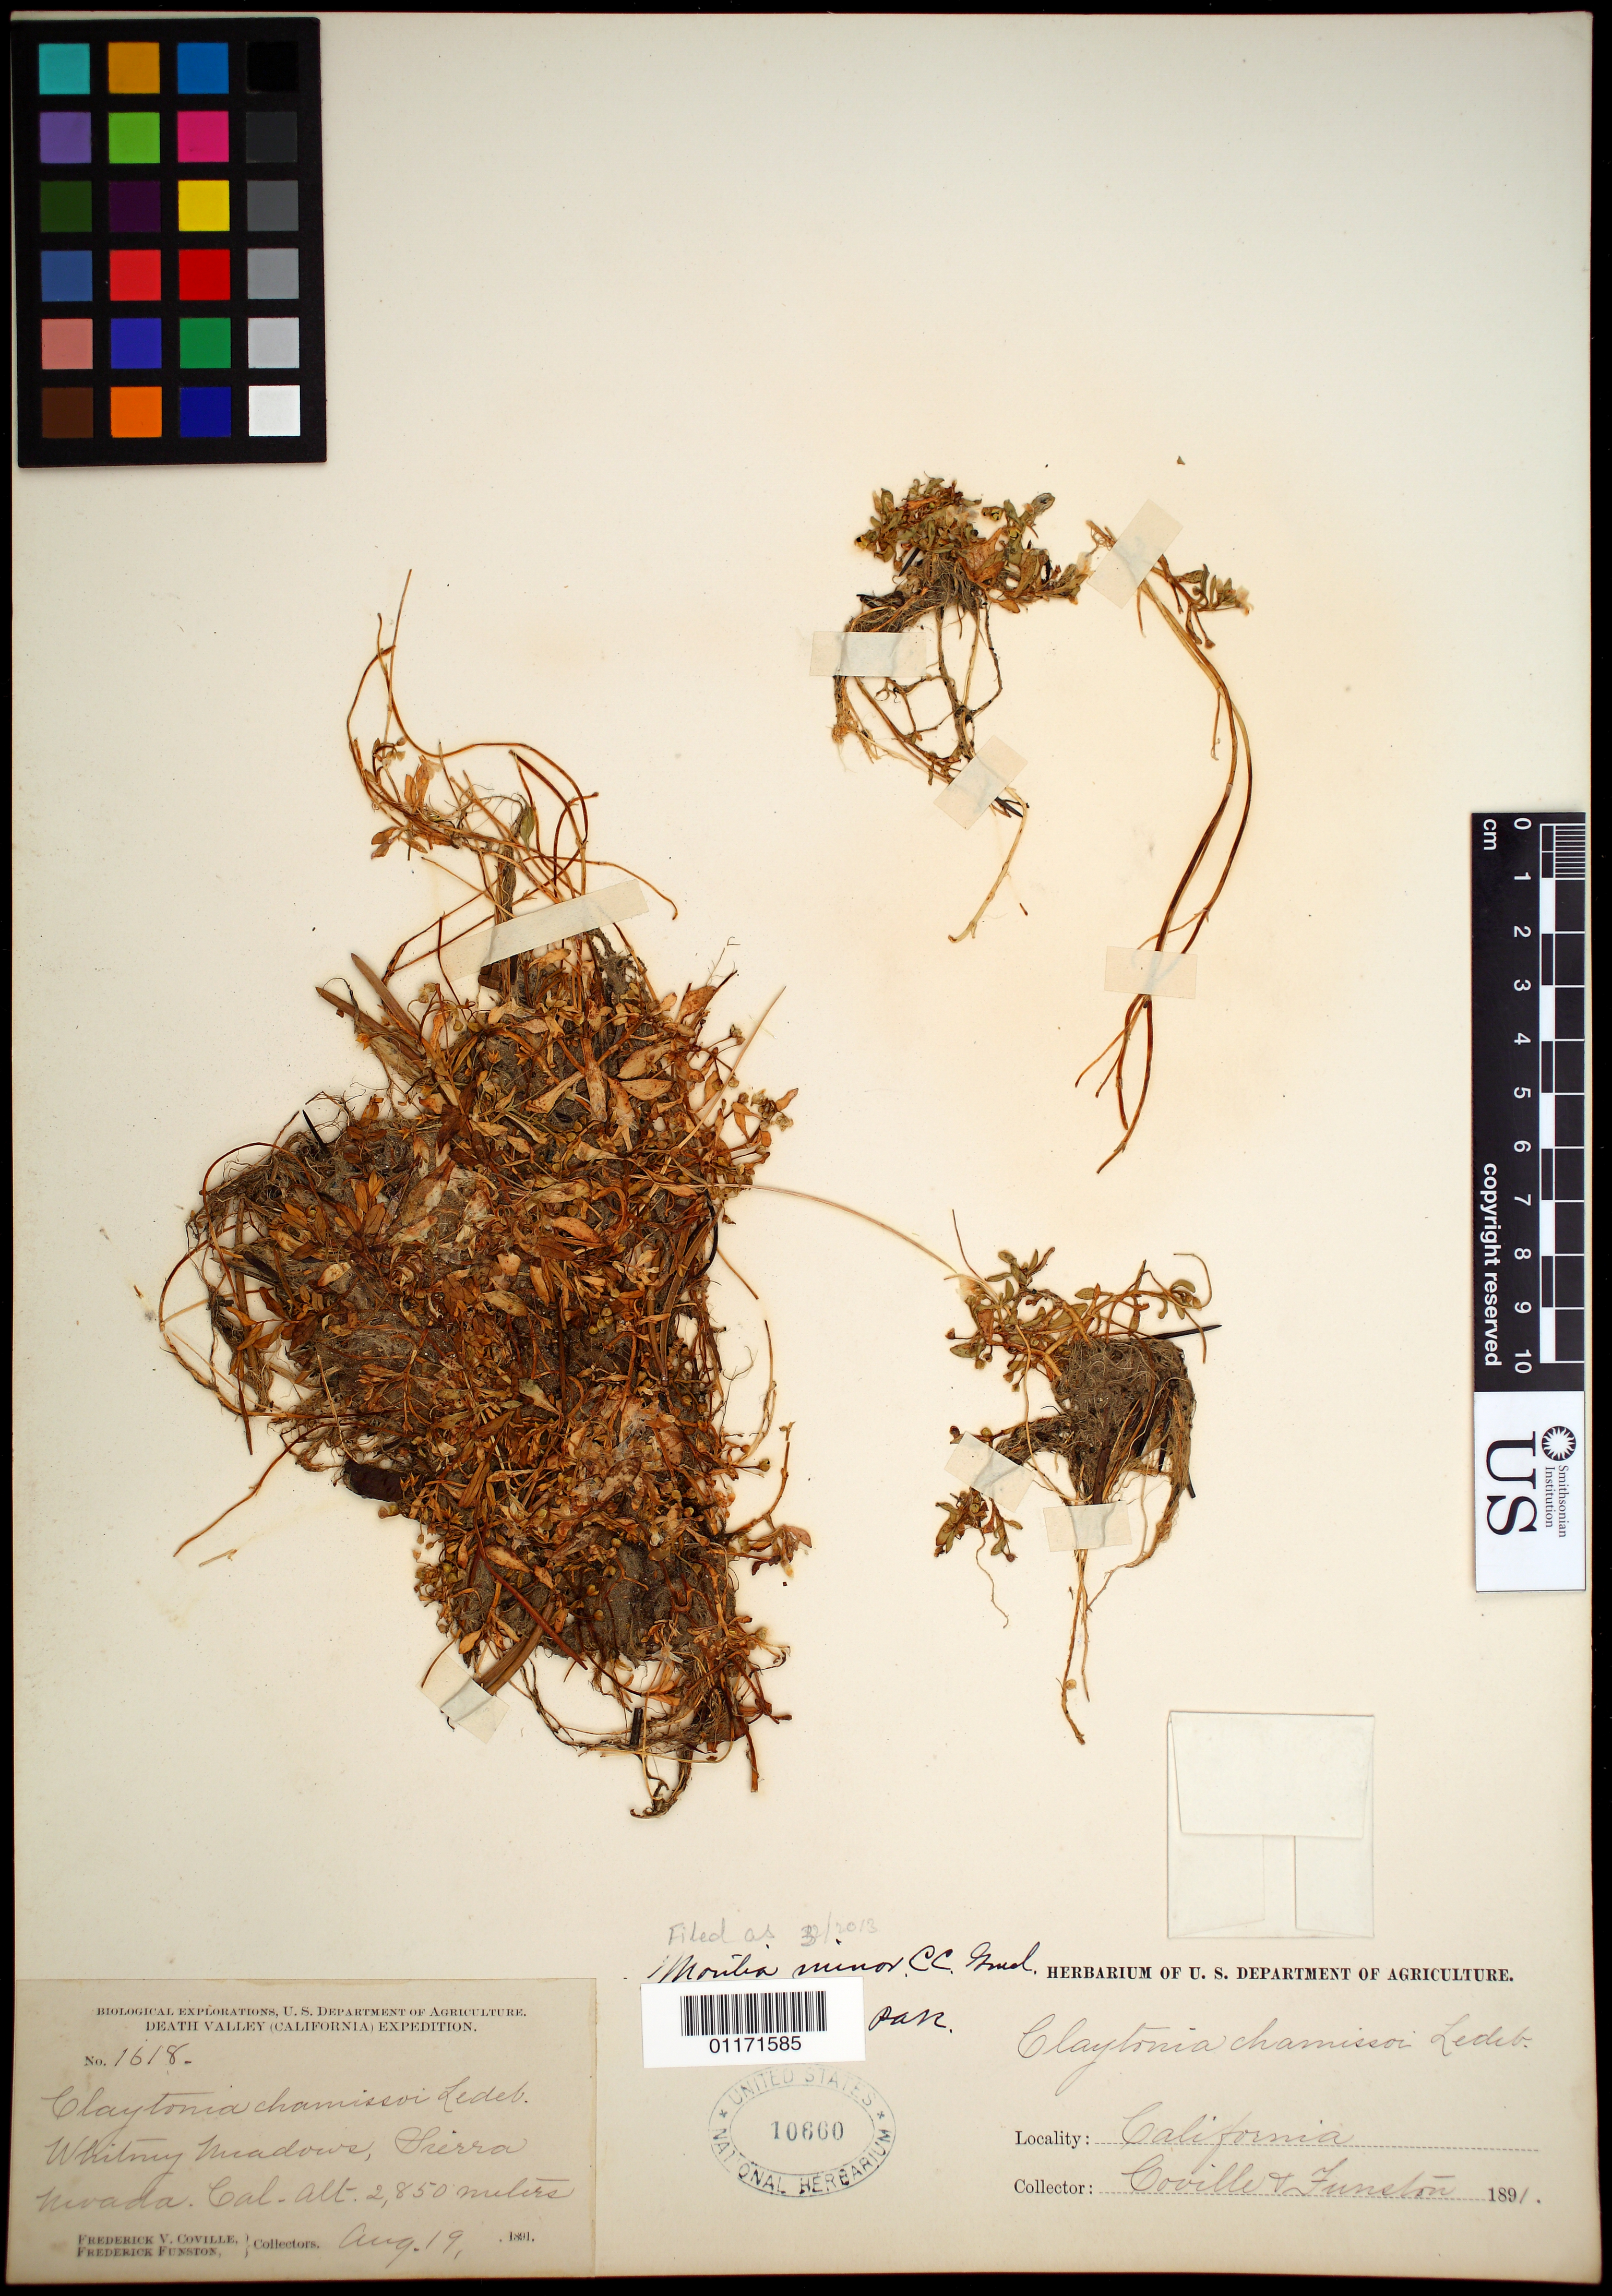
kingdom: Plantae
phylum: Tracheophyta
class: Magnoliopsida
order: Caryophyllales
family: Montiaceae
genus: Montia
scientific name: Montia minor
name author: C.C. Gmel.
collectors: F. V. Coville & F. Funston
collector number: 1618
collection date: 1891-08-19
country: United States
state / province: California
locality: Whitney Meadows, Sierra Nevada.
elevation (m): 2850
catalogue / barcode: US 10660